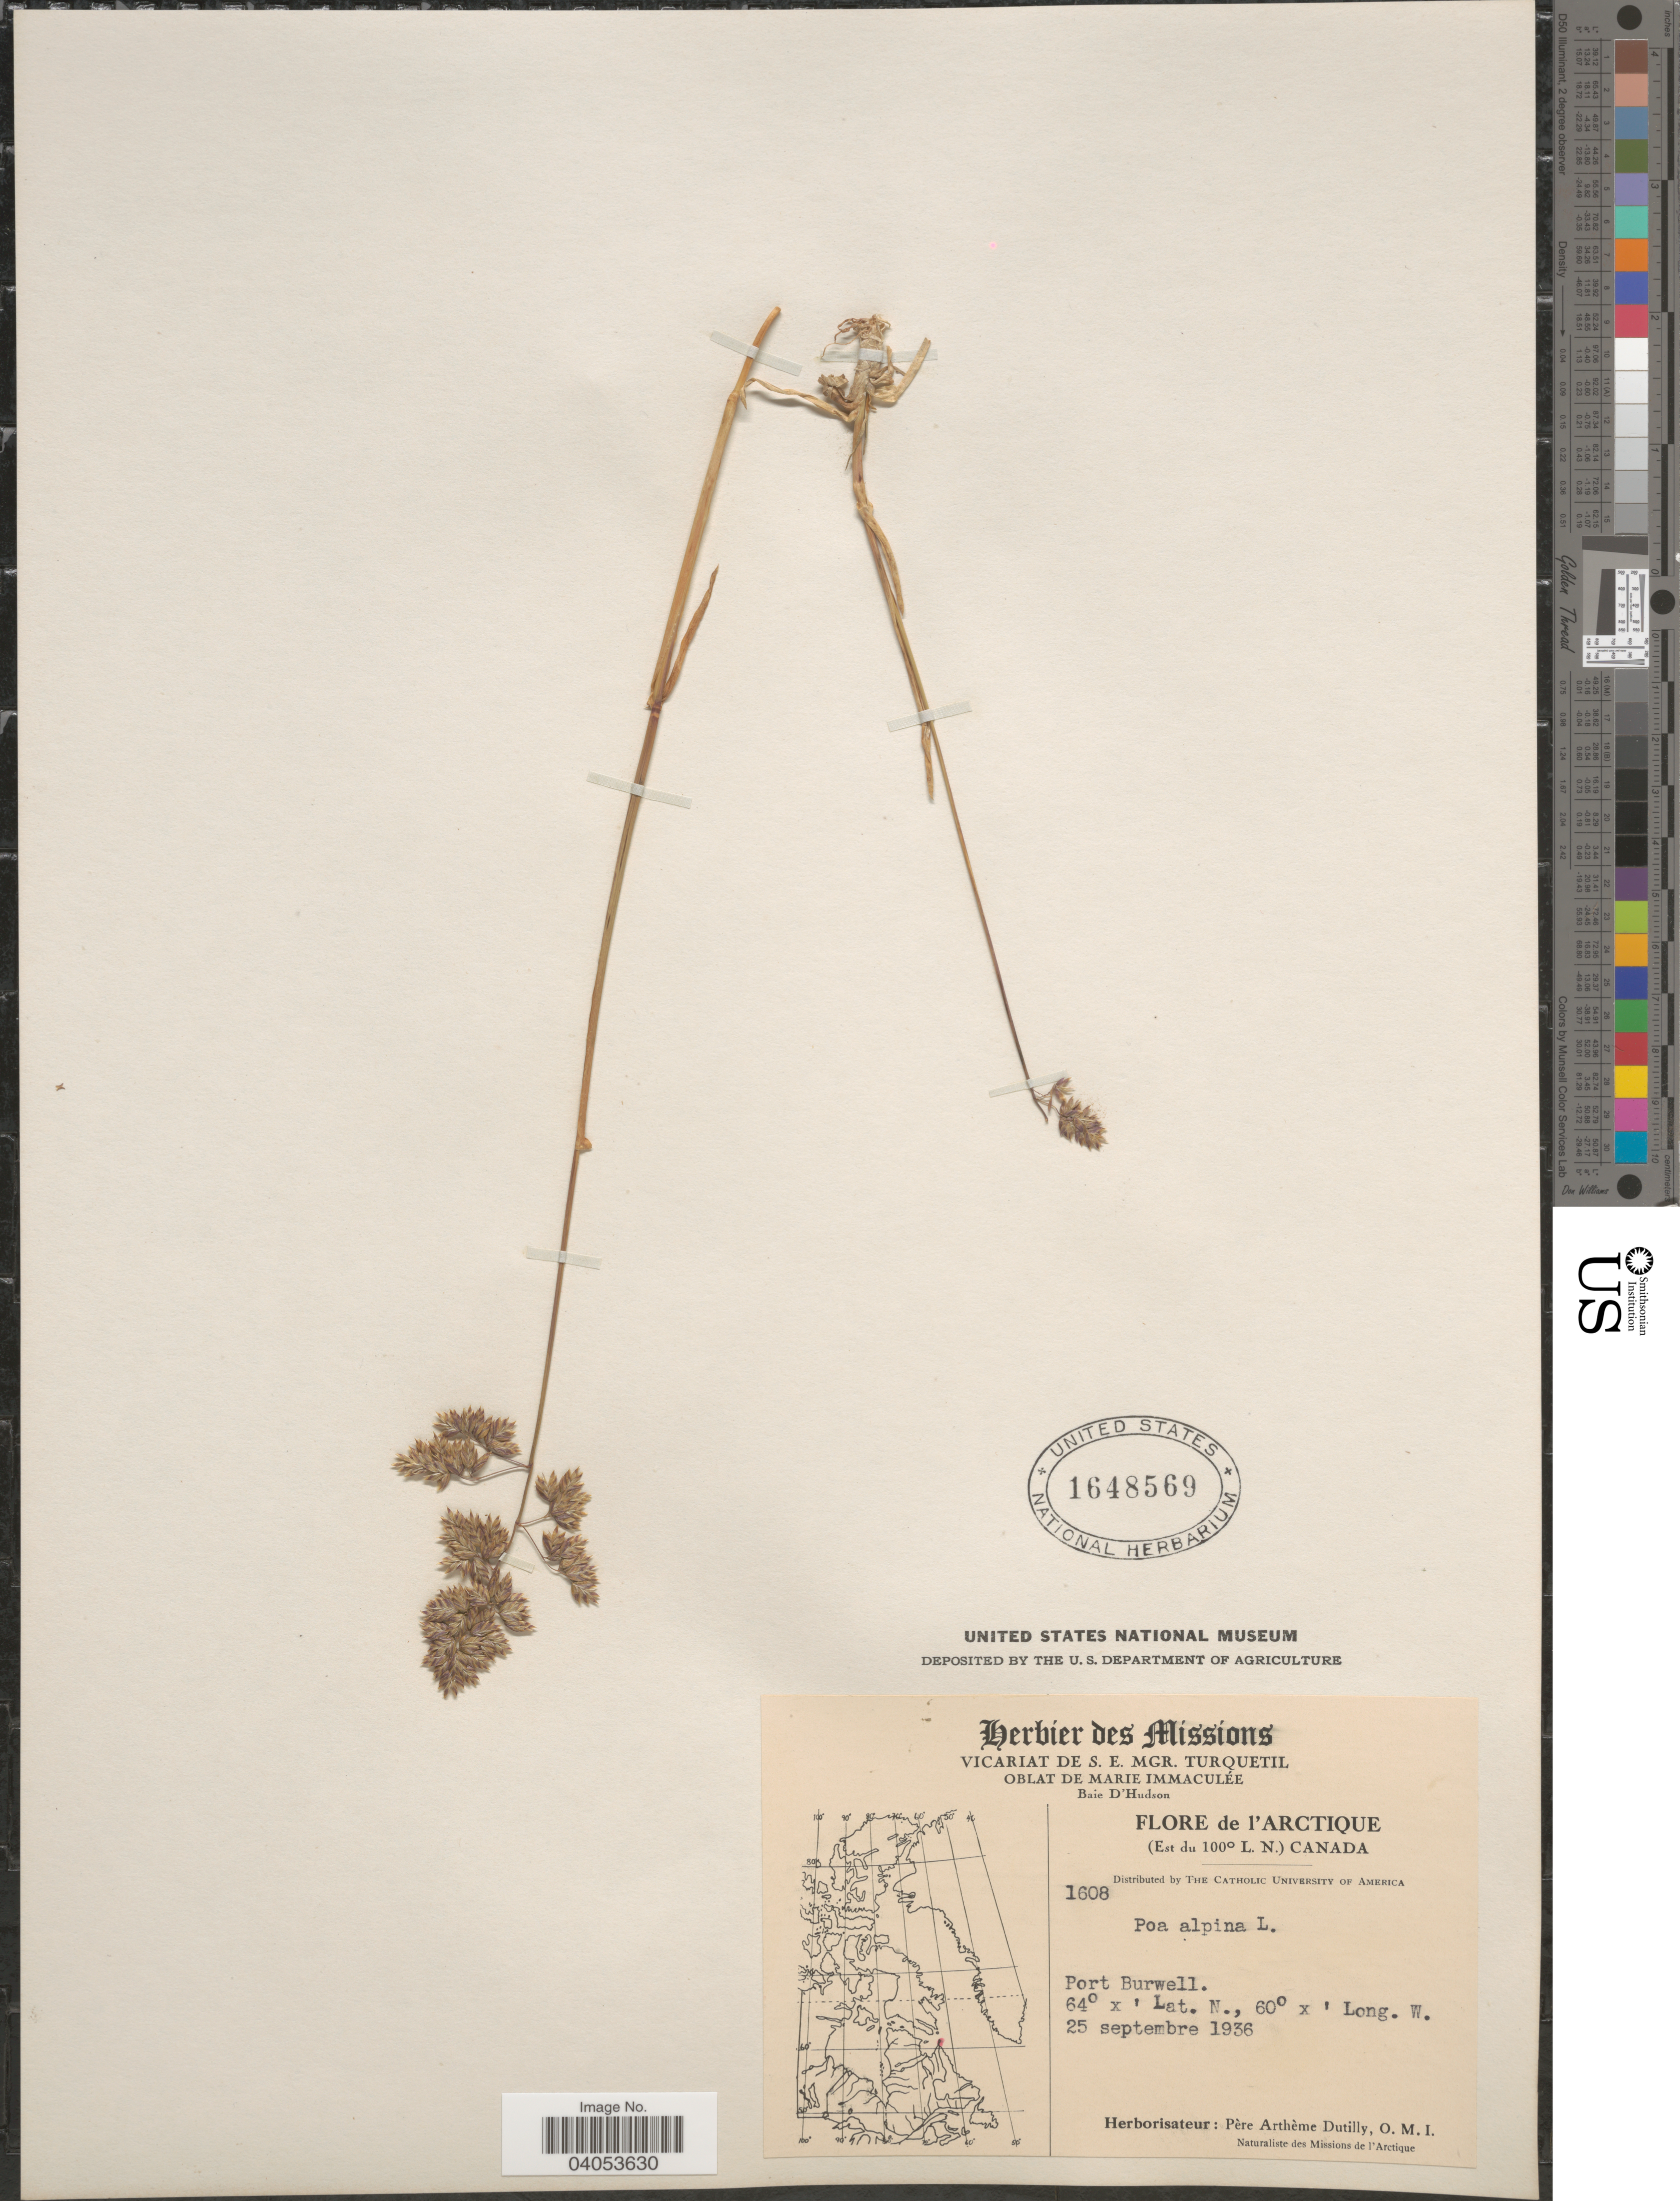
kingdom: Plantae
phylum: Tracheophyta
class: Liliopsida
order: Poales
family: Poaceae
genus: Poa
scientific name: Poa alpina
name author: L.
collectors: P. Dutilly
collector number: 1608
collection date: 1936-09-25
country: Canada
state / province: Ontario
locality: L'Arctique. (Est du 100° L. N.). Port Burwell.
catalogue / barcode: US 1648569